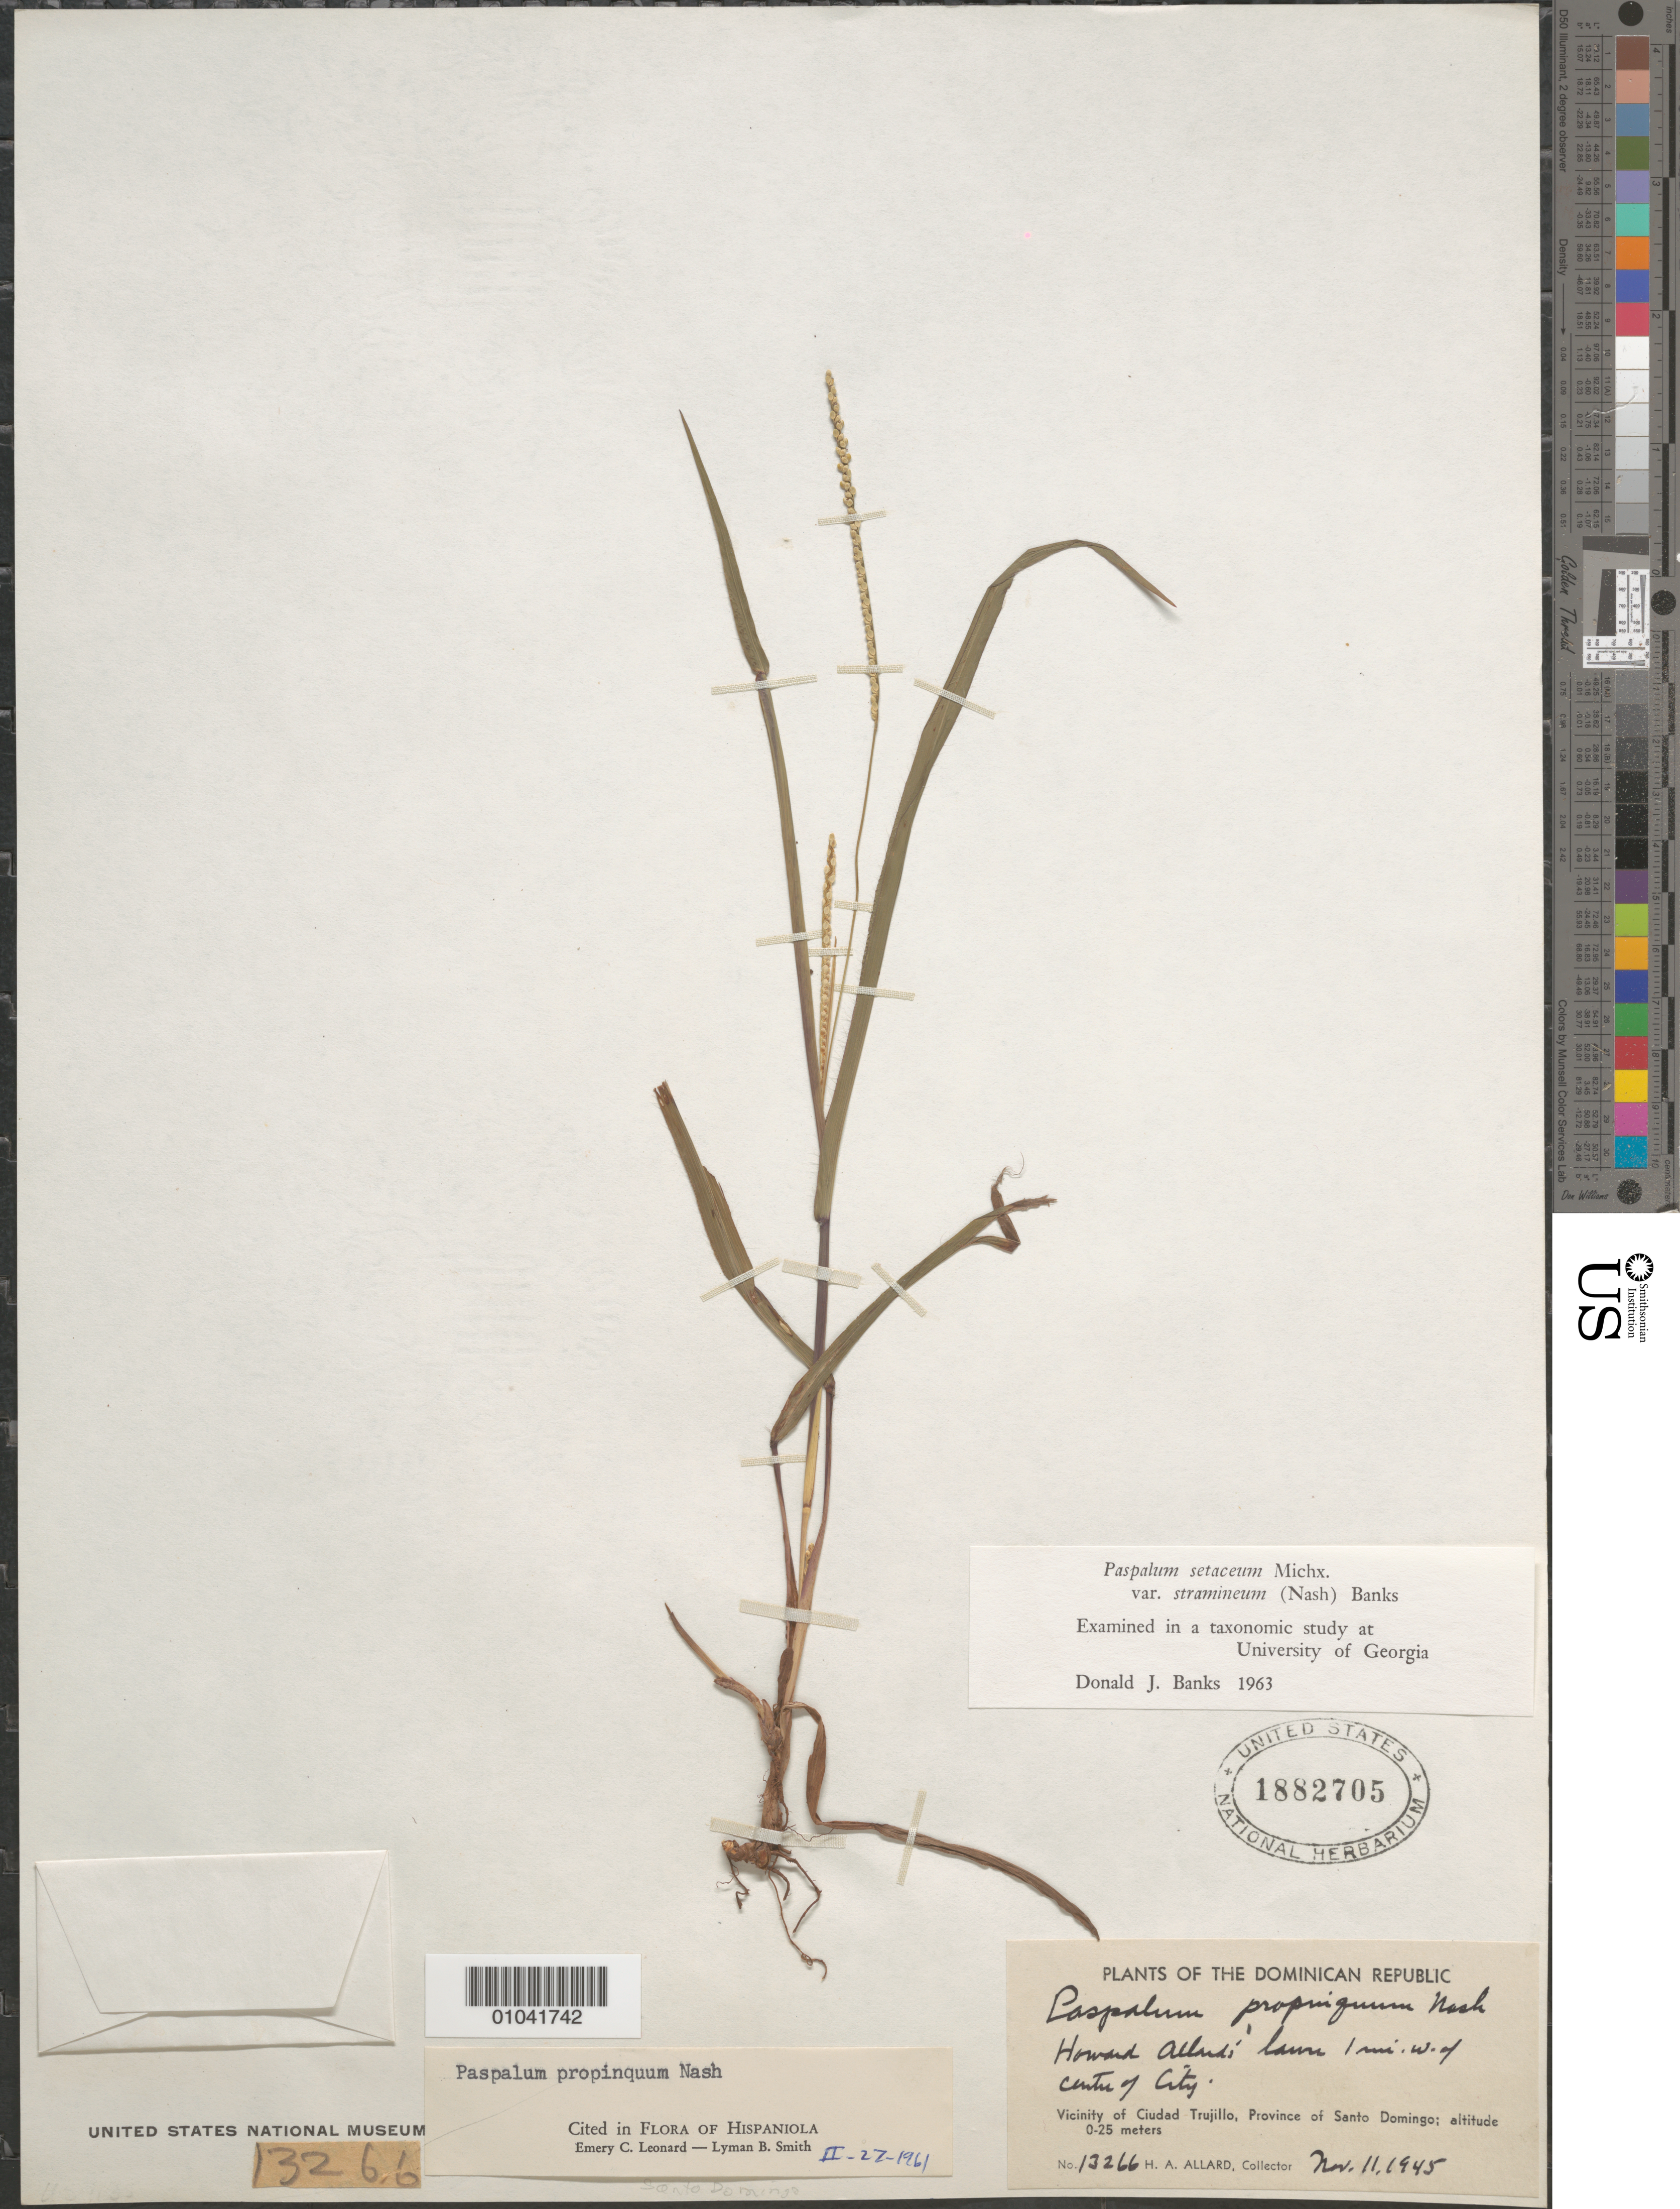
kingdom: Plantae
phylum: Tracheophyta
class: Liliopsida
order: Poales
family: Poaceae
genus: Paspalum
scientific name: Paspalum setaceum var. stramineum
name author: (Nash) D.J. Banks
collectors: H. A. Allard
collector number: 13266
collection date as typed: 11 Nov 1945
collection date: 1945-11-11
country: Dominican Republic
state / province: Distrito Nacional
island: Hispaniola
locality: Vicinity of Ciudad Trujillo, Province of Santo Domingo, Howard Allard's home 1 mile W of center of city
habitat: on lawn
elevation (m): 0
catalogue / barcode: US 1882705